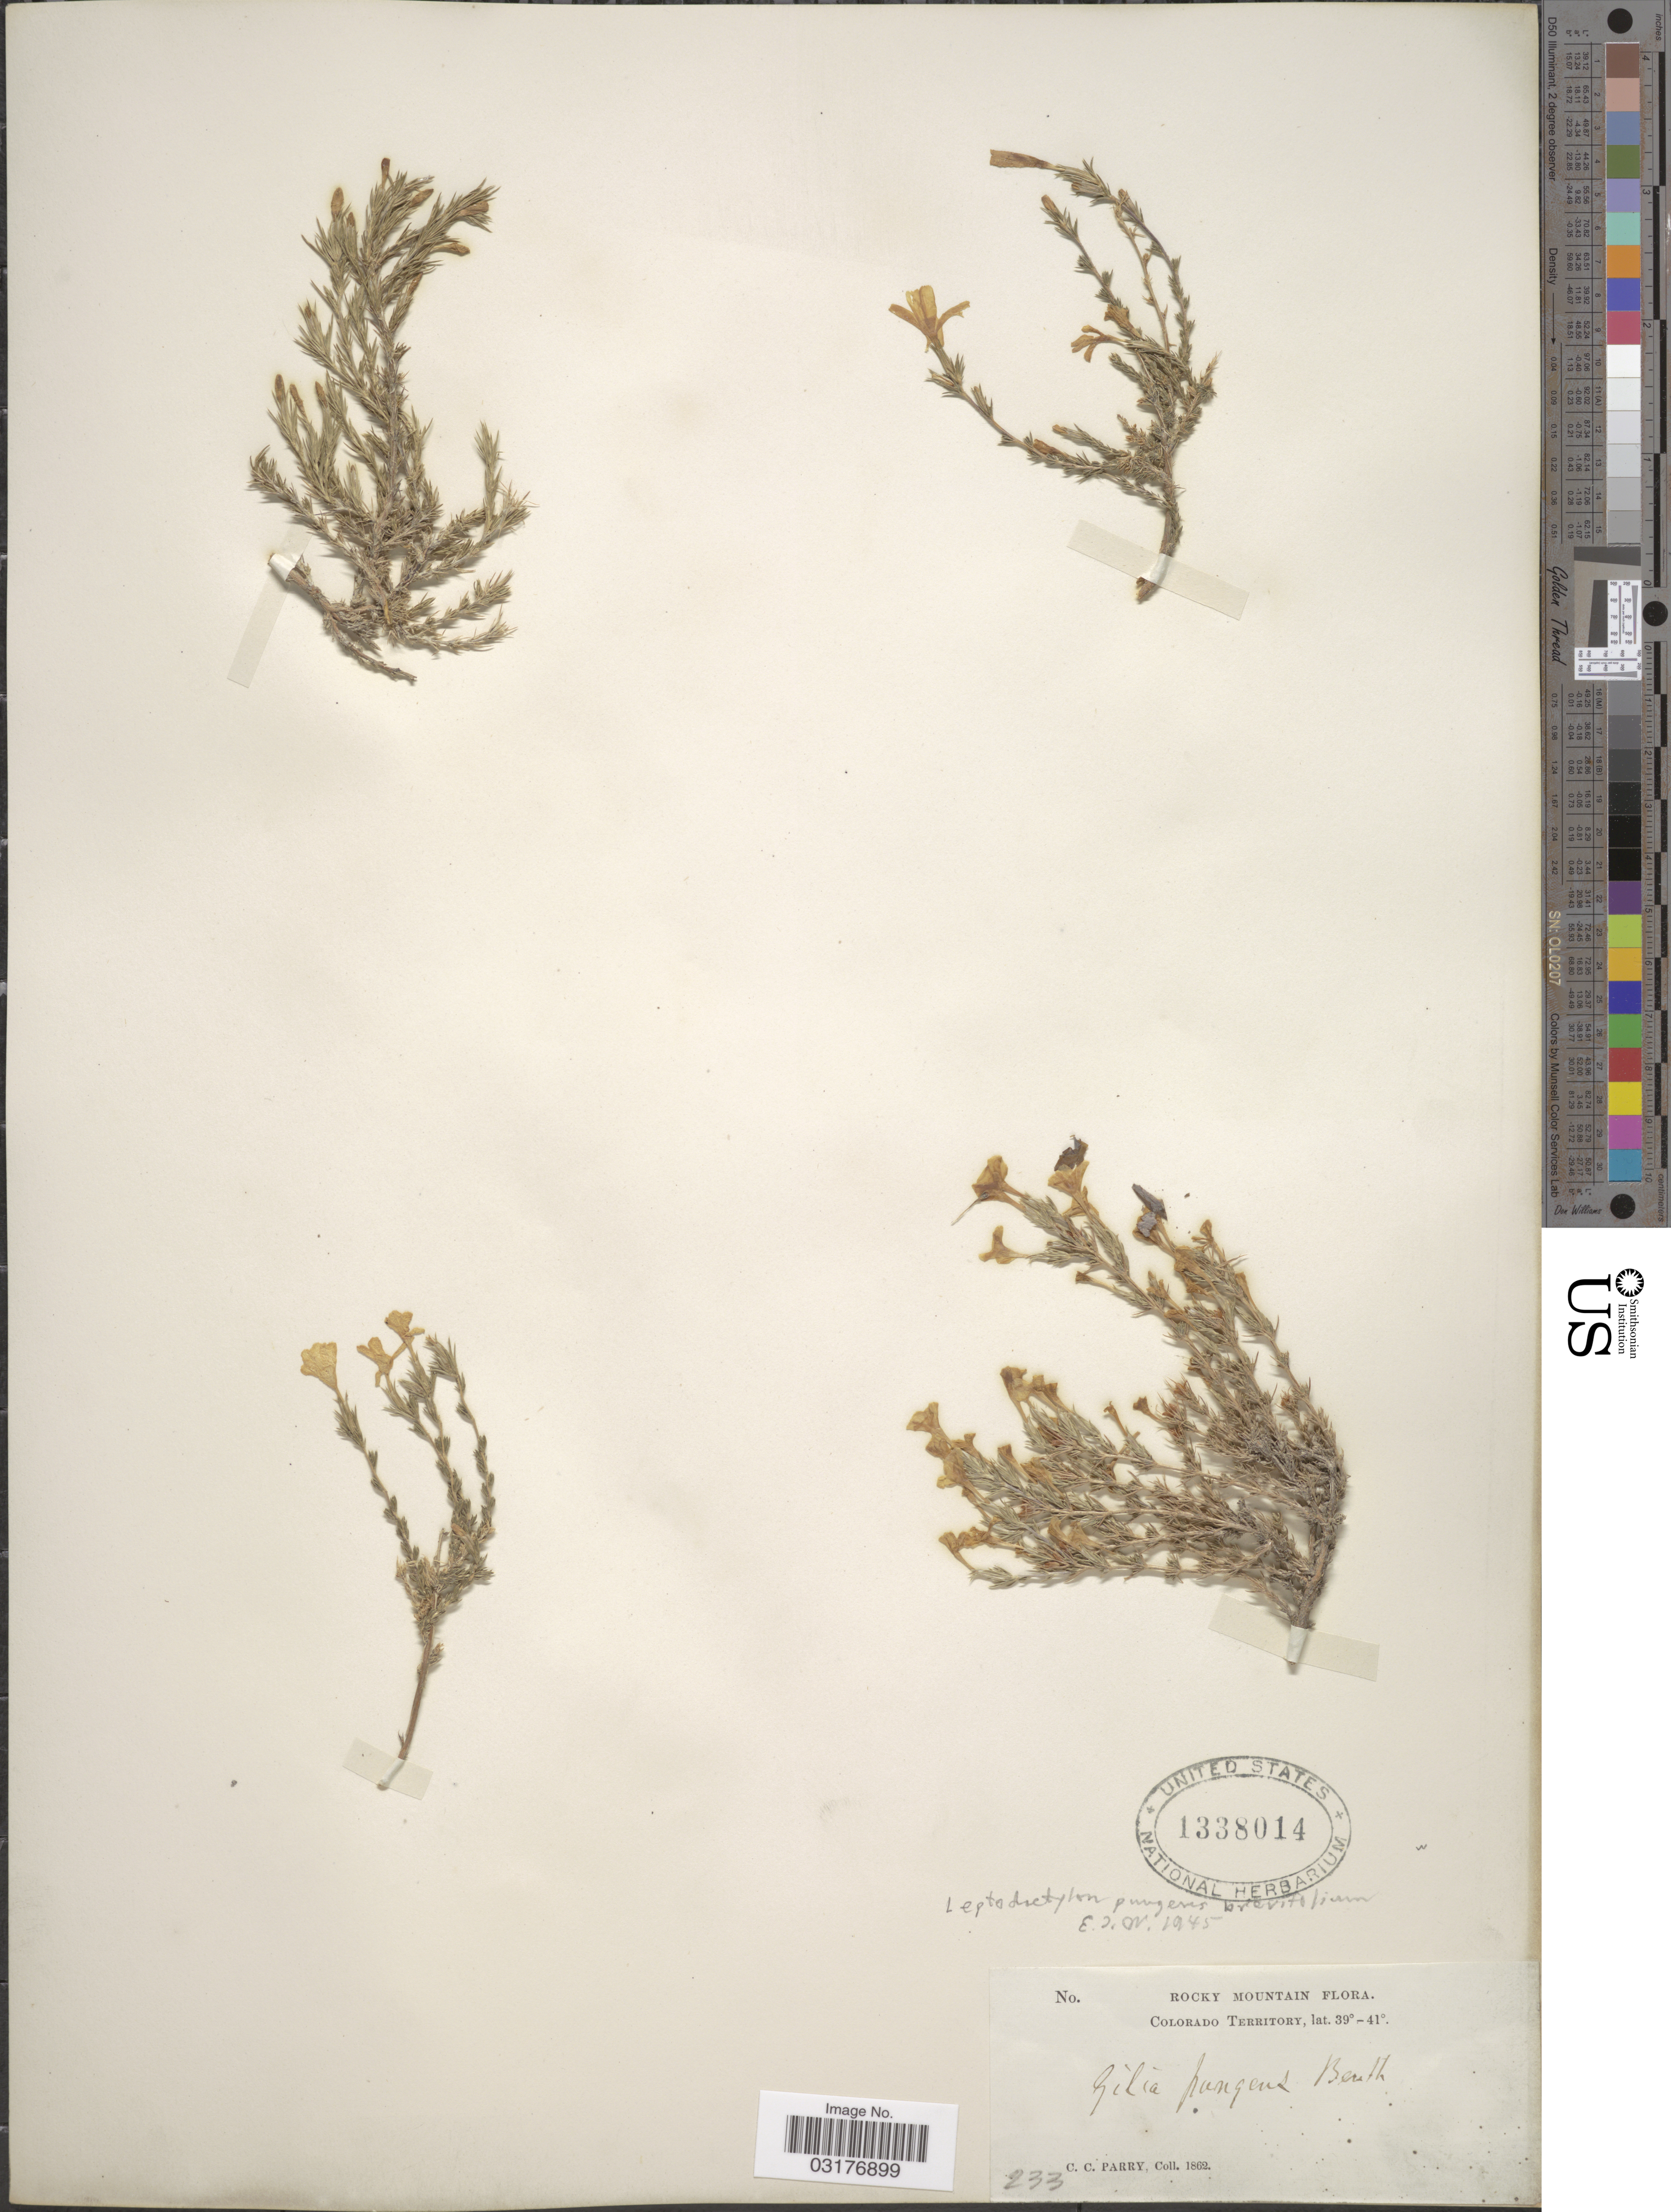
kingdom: Plantae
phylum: Tracheophyta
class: Magnoliopsida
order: Ericales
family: Polemoniaceae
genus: Linanthus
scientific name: Linanthus pungens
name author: (Torr.) J.M. Porter & L.A. Johnson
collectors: C. C. Parry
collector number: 233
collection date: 1862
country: United States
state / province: Colorado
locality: Rocky Mountain.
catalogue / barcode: US 1338014